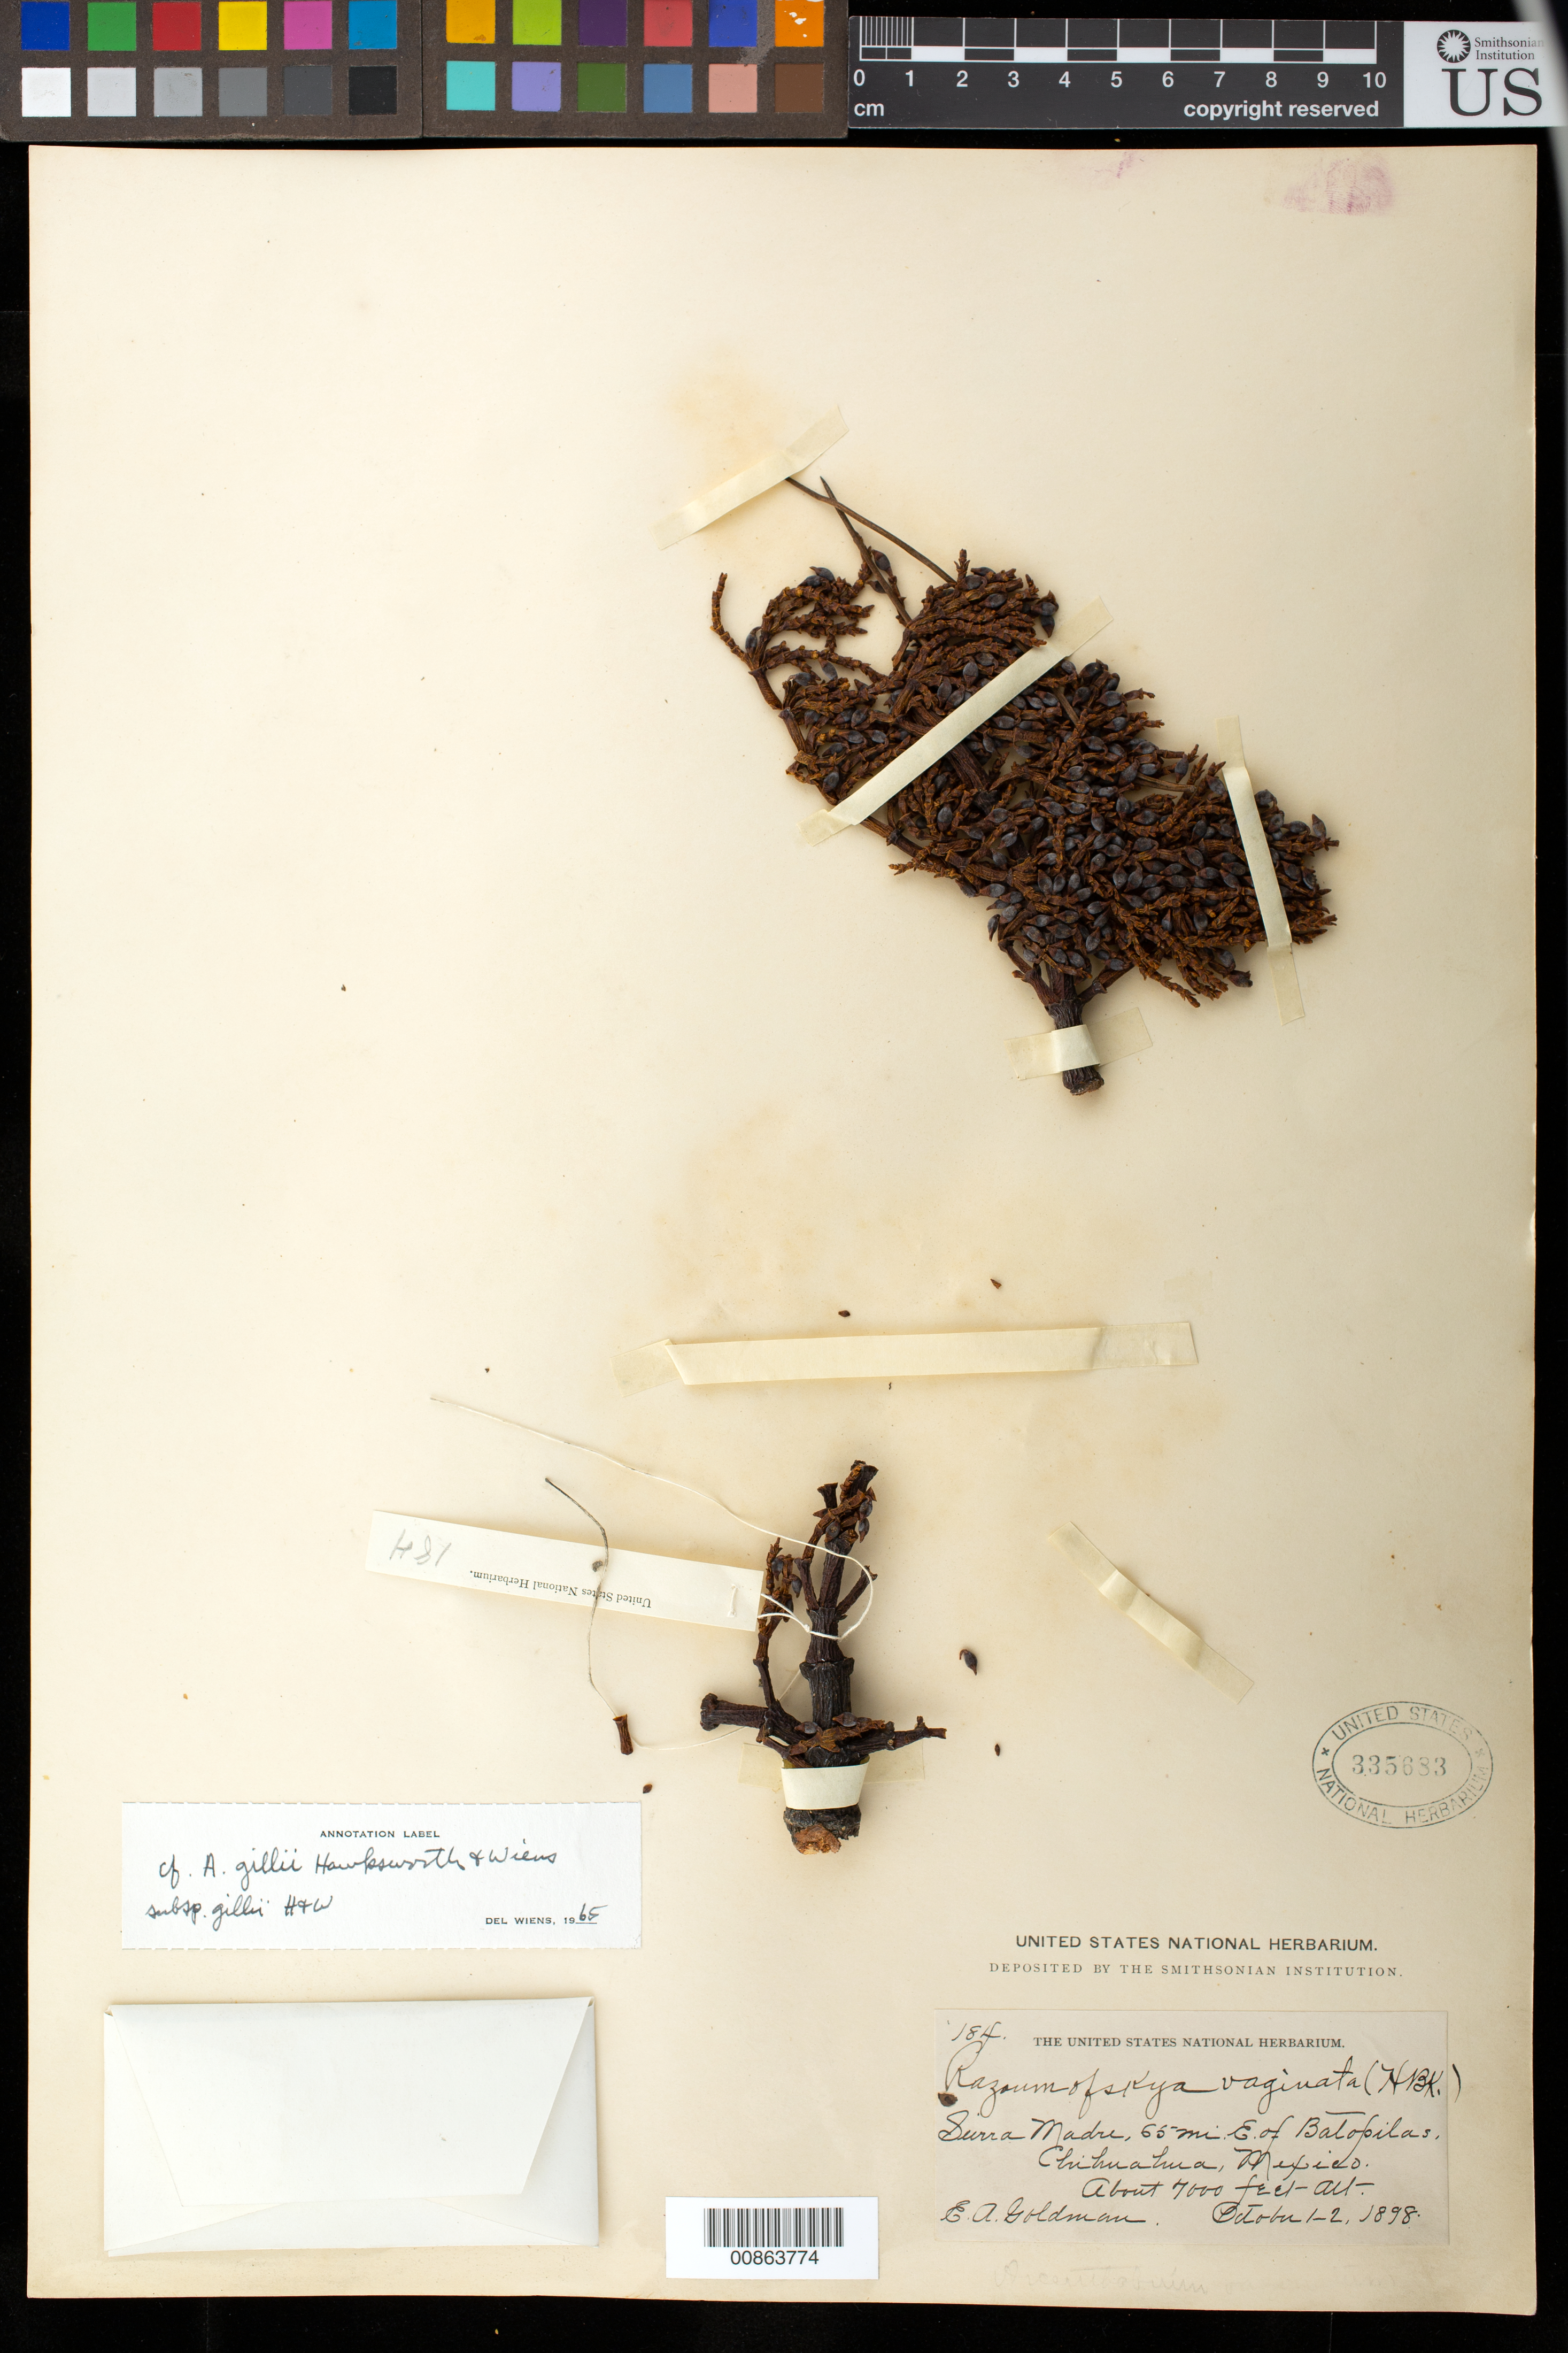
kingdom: Plantae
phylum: Tracheophyta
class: Magnoliopsida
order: Santalales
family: Viscaceae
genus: Arceuthobium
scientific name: Arceuthobium vaginatum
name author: (Humb. & Bonpl. ex Willd.) J. Presl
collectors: E. A. Goldman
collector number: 184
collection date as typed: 01 Oct 1898 to 02 Oct 1898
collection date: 1898-10-01/1898-10-02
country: Mexico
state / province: Chihuahua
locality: Sierra Madre, 65 mi. E of Batopilas, Chihuahua.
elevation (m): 2134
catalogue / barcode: US 335683